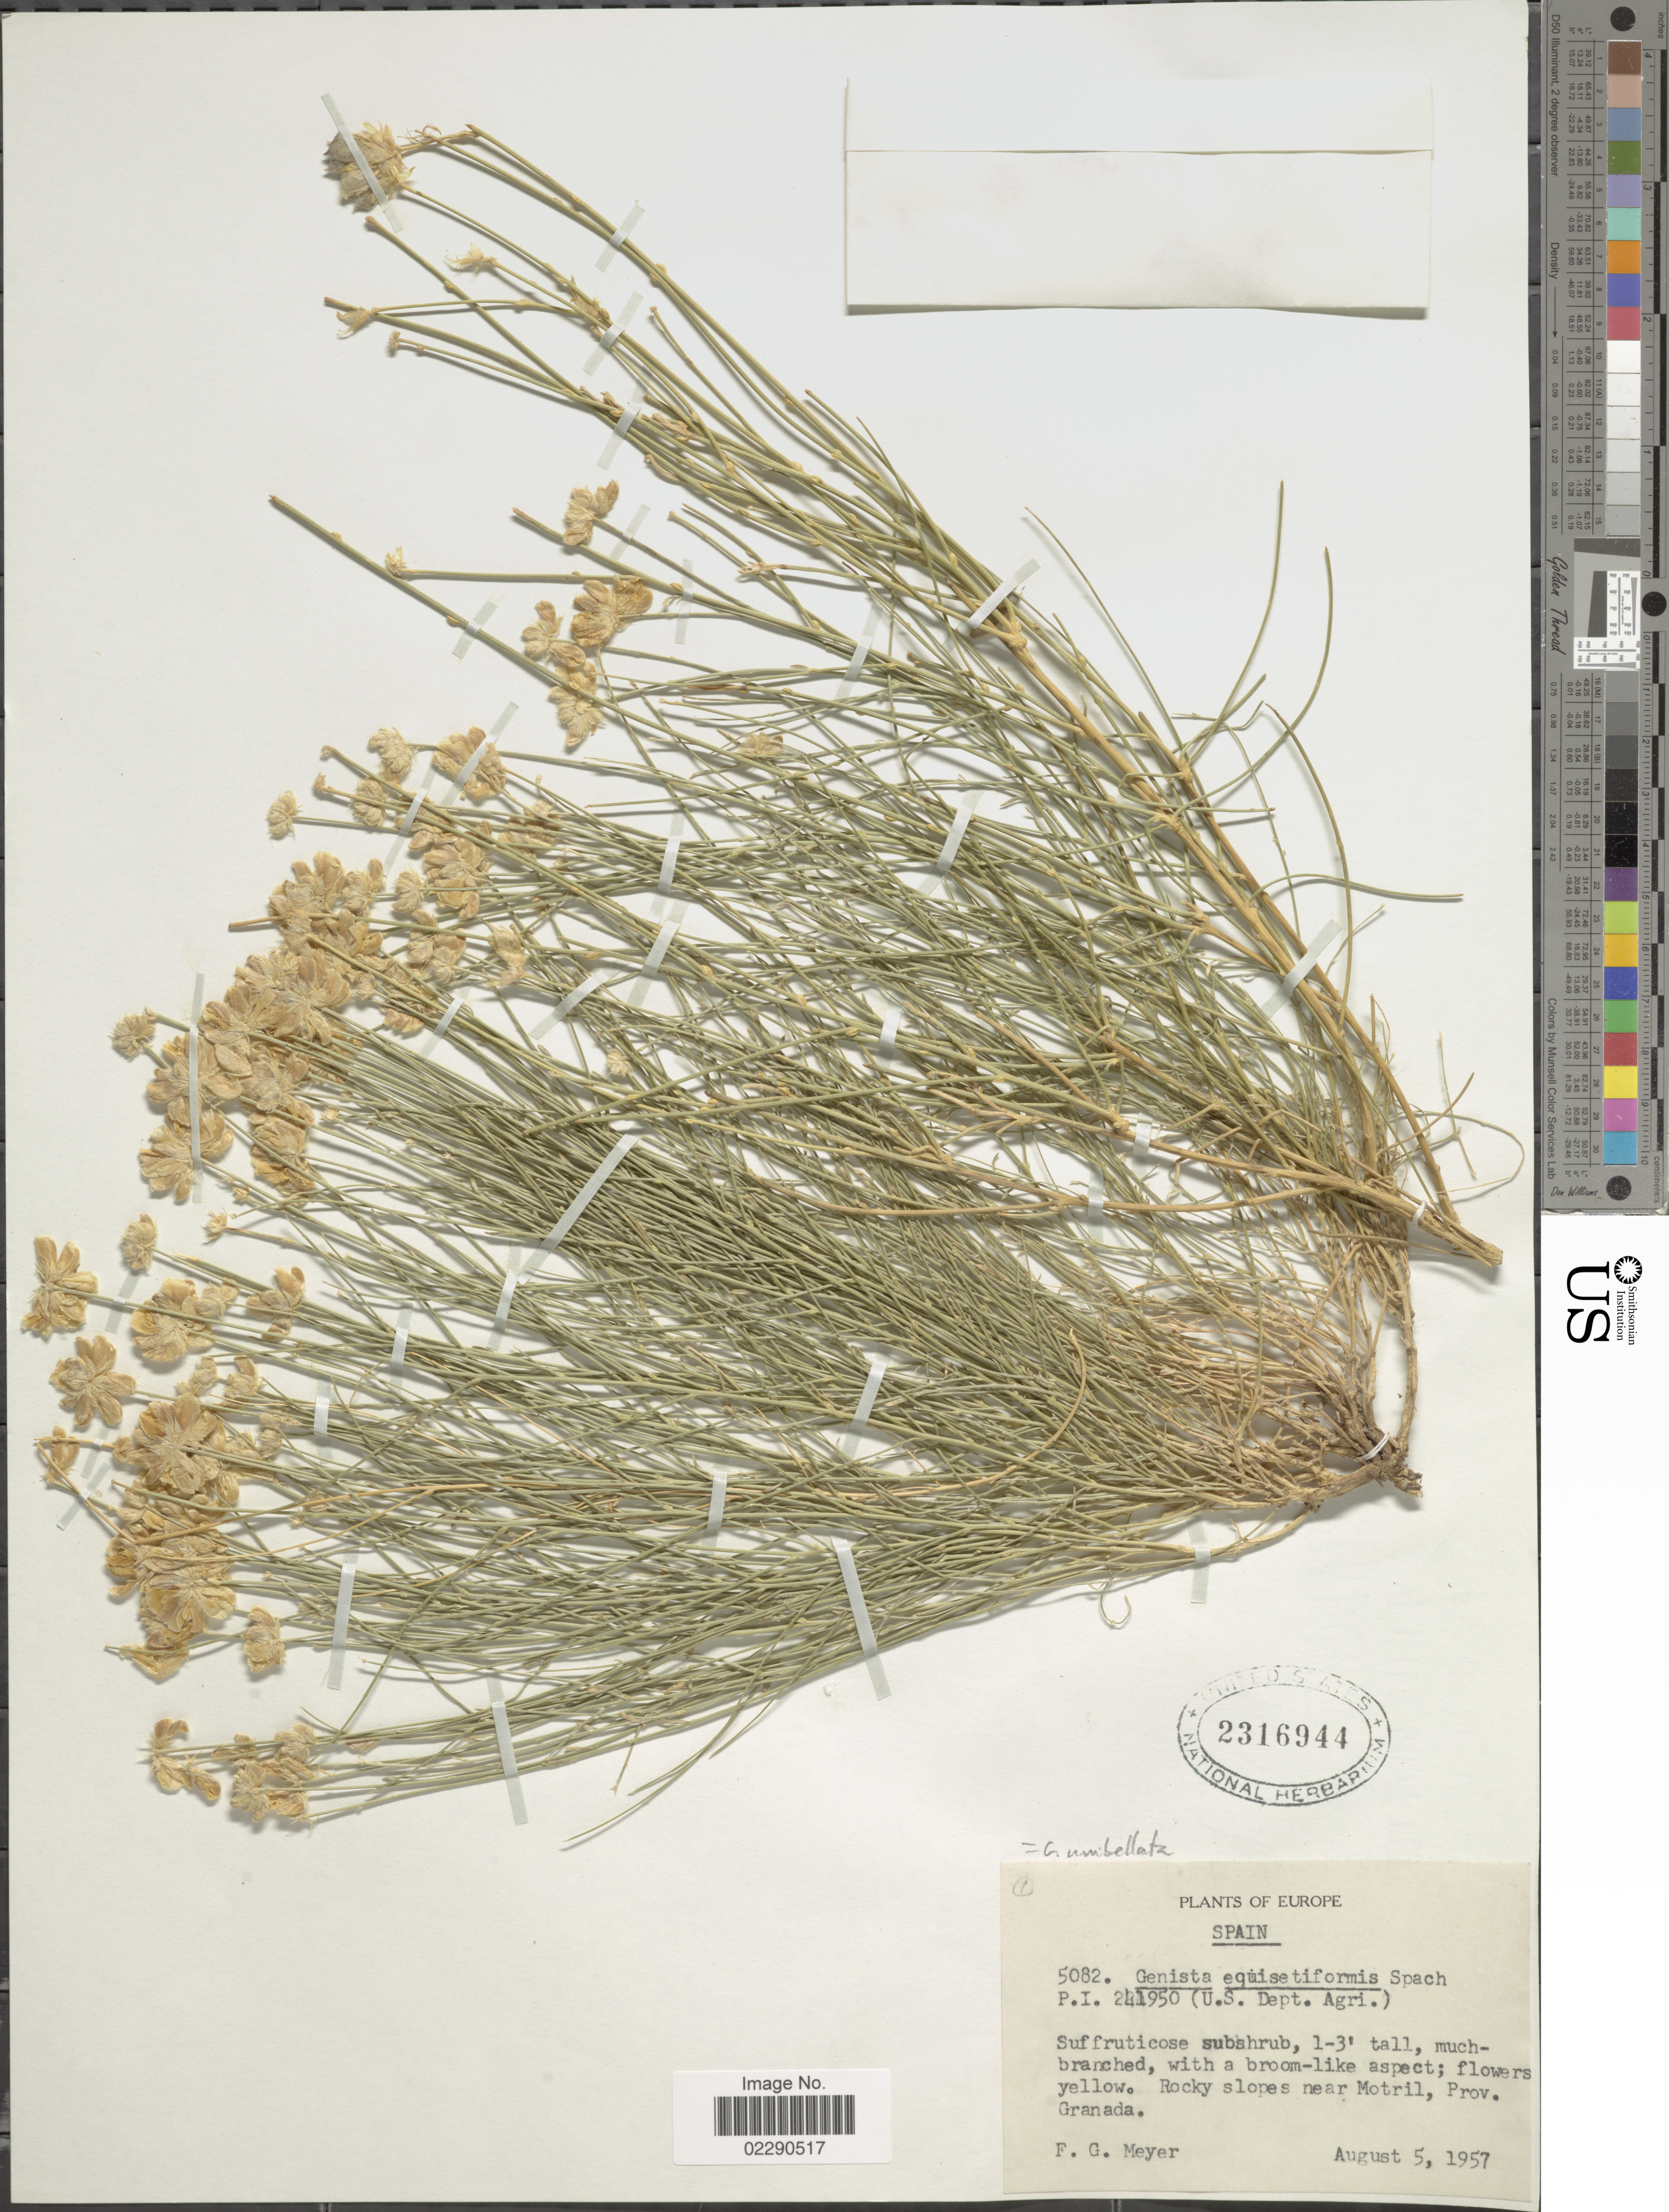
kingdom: Plantae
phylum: Tracheophyta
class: Magnoliopsida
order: Fabales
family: Fabaceae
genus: Genista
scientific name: Genista umbellata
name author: (L'Hér.) Poir.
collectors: F. G. Meyer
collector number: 5082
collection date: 1957-08-05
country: Spain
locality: Europe, slopes near Motrill, Prov. Granada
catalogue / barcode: US 2316944